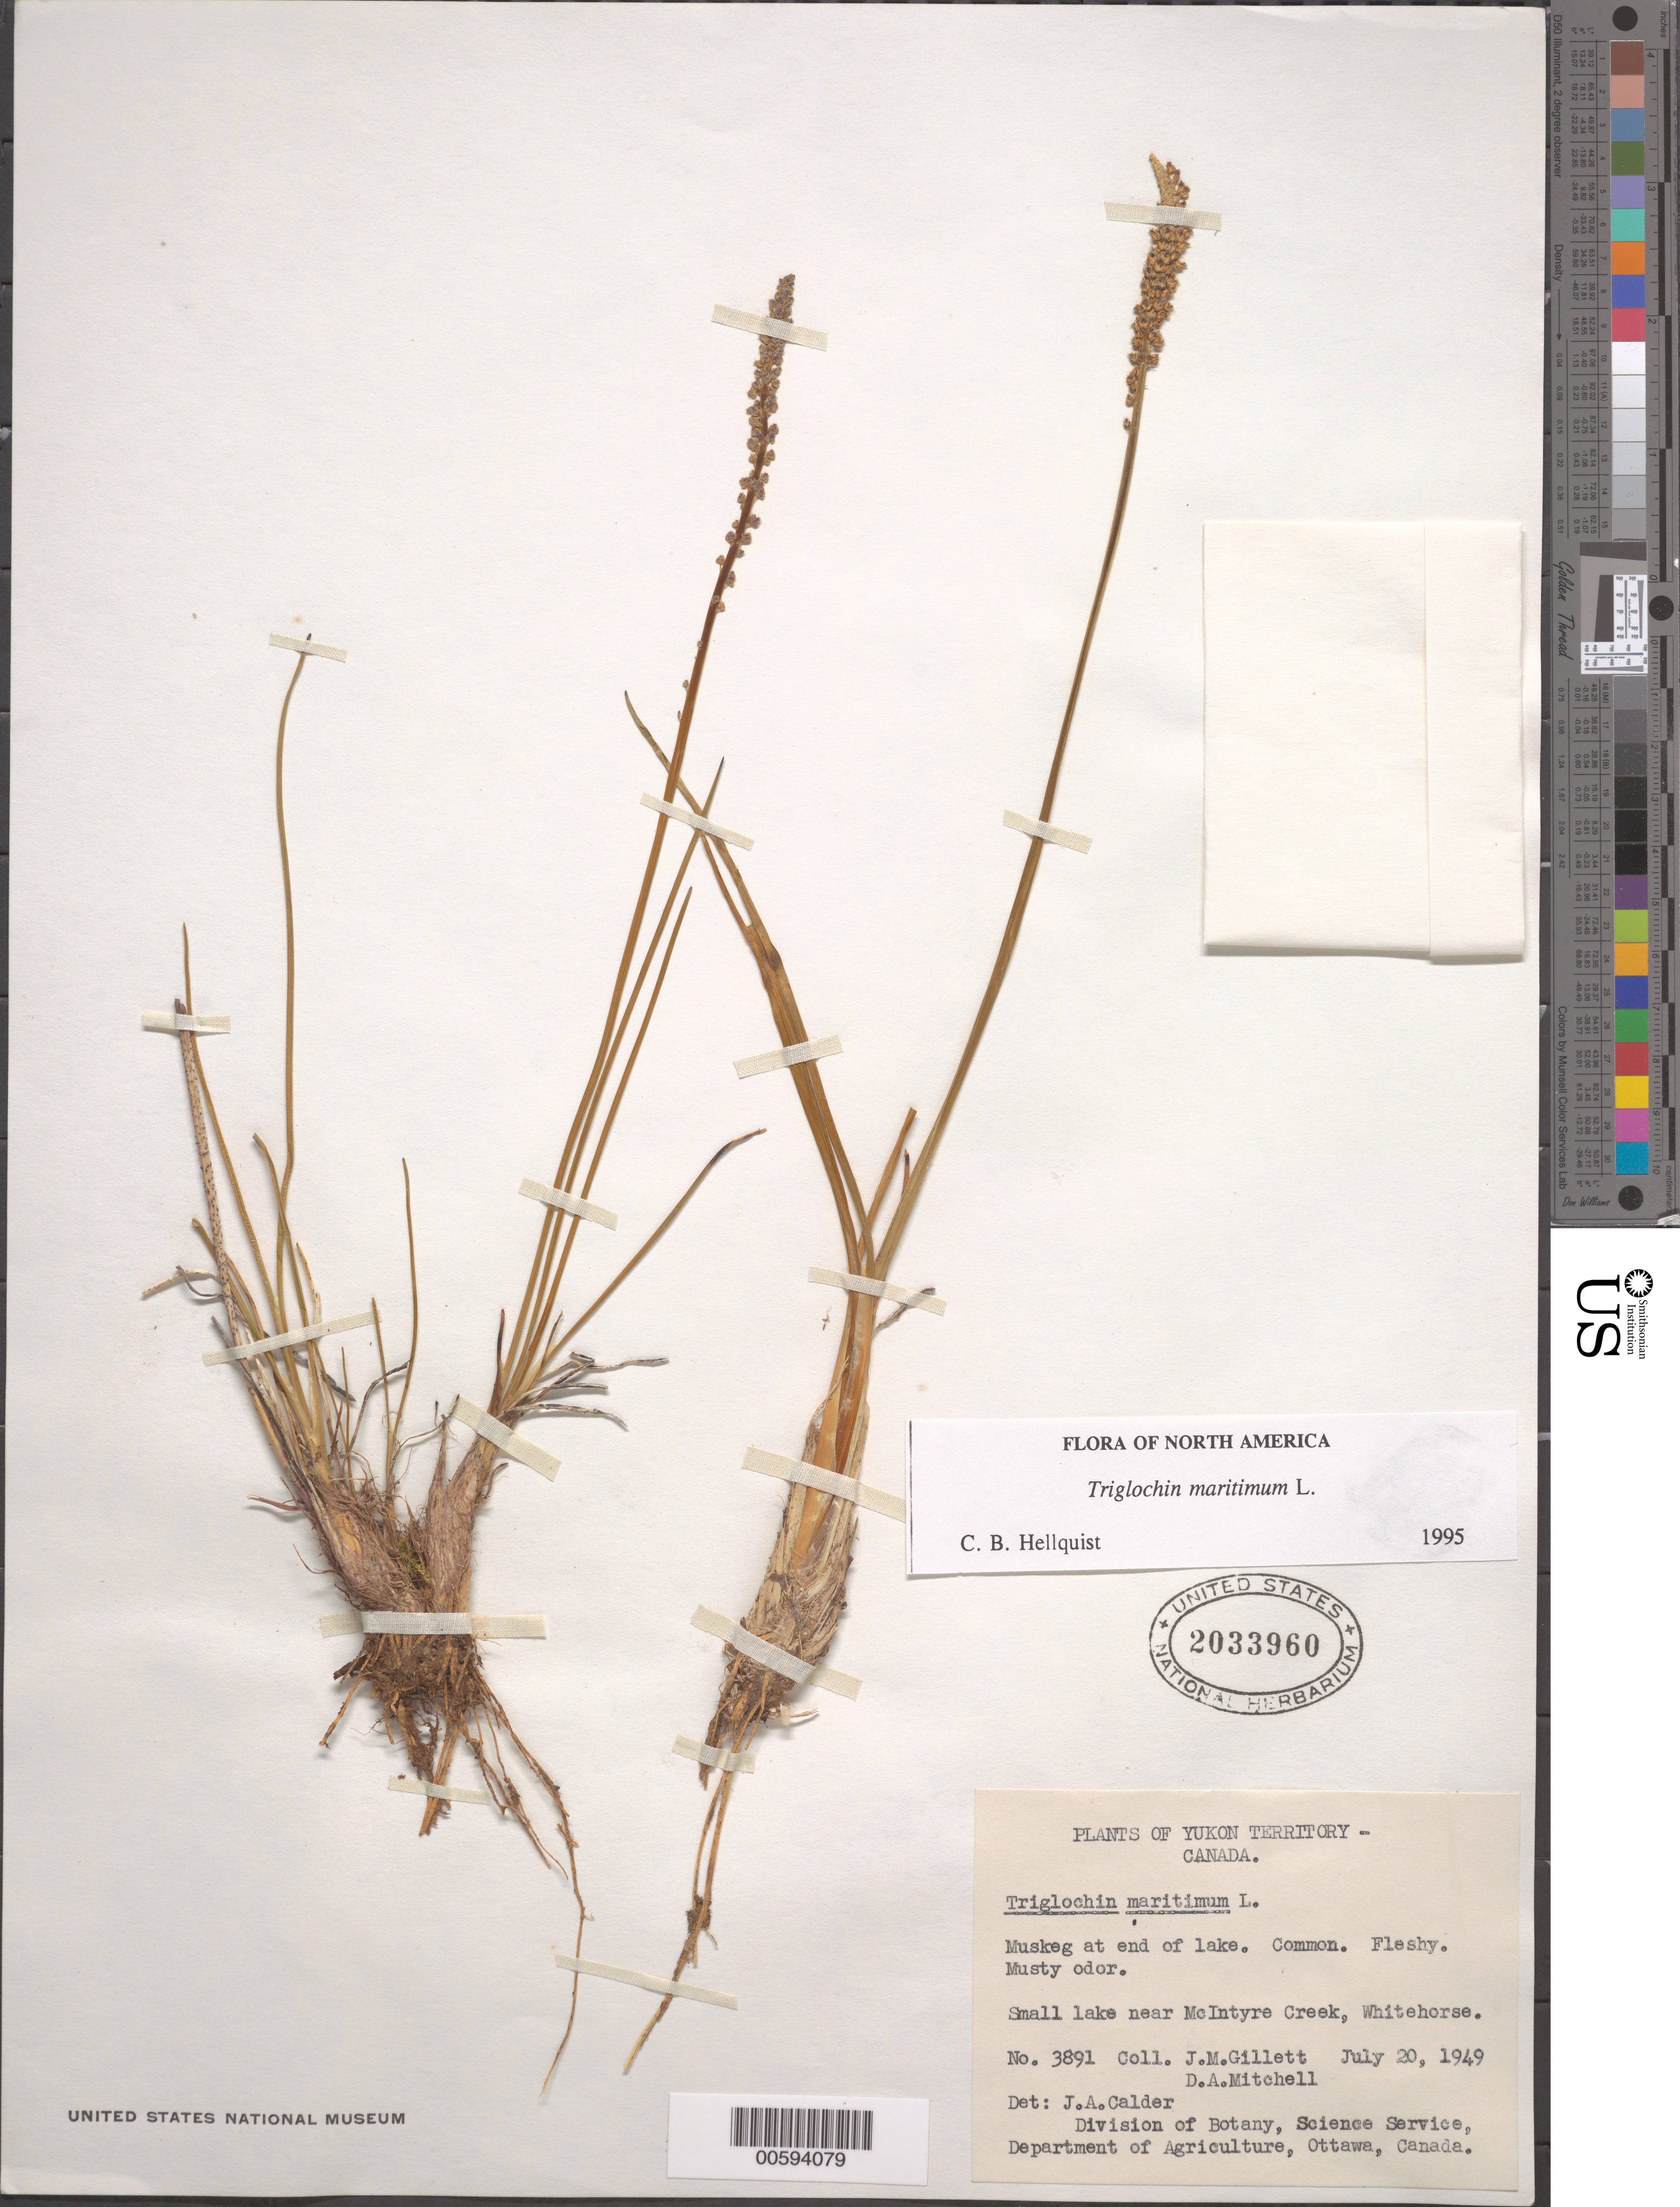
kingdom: Plantae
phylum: Tracheophyta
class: Liliopsida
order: Alismatales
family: Juncaginaceae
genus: Triglochin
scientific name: Triglochin maritima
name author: L.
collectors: J. Gillett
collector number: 3891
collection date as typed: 20 Jul 1949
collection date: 1949-07-20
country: Canada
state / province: Yukon Territory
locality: Near McIntyre Creek, Whitehorse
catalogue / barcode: US 2033960